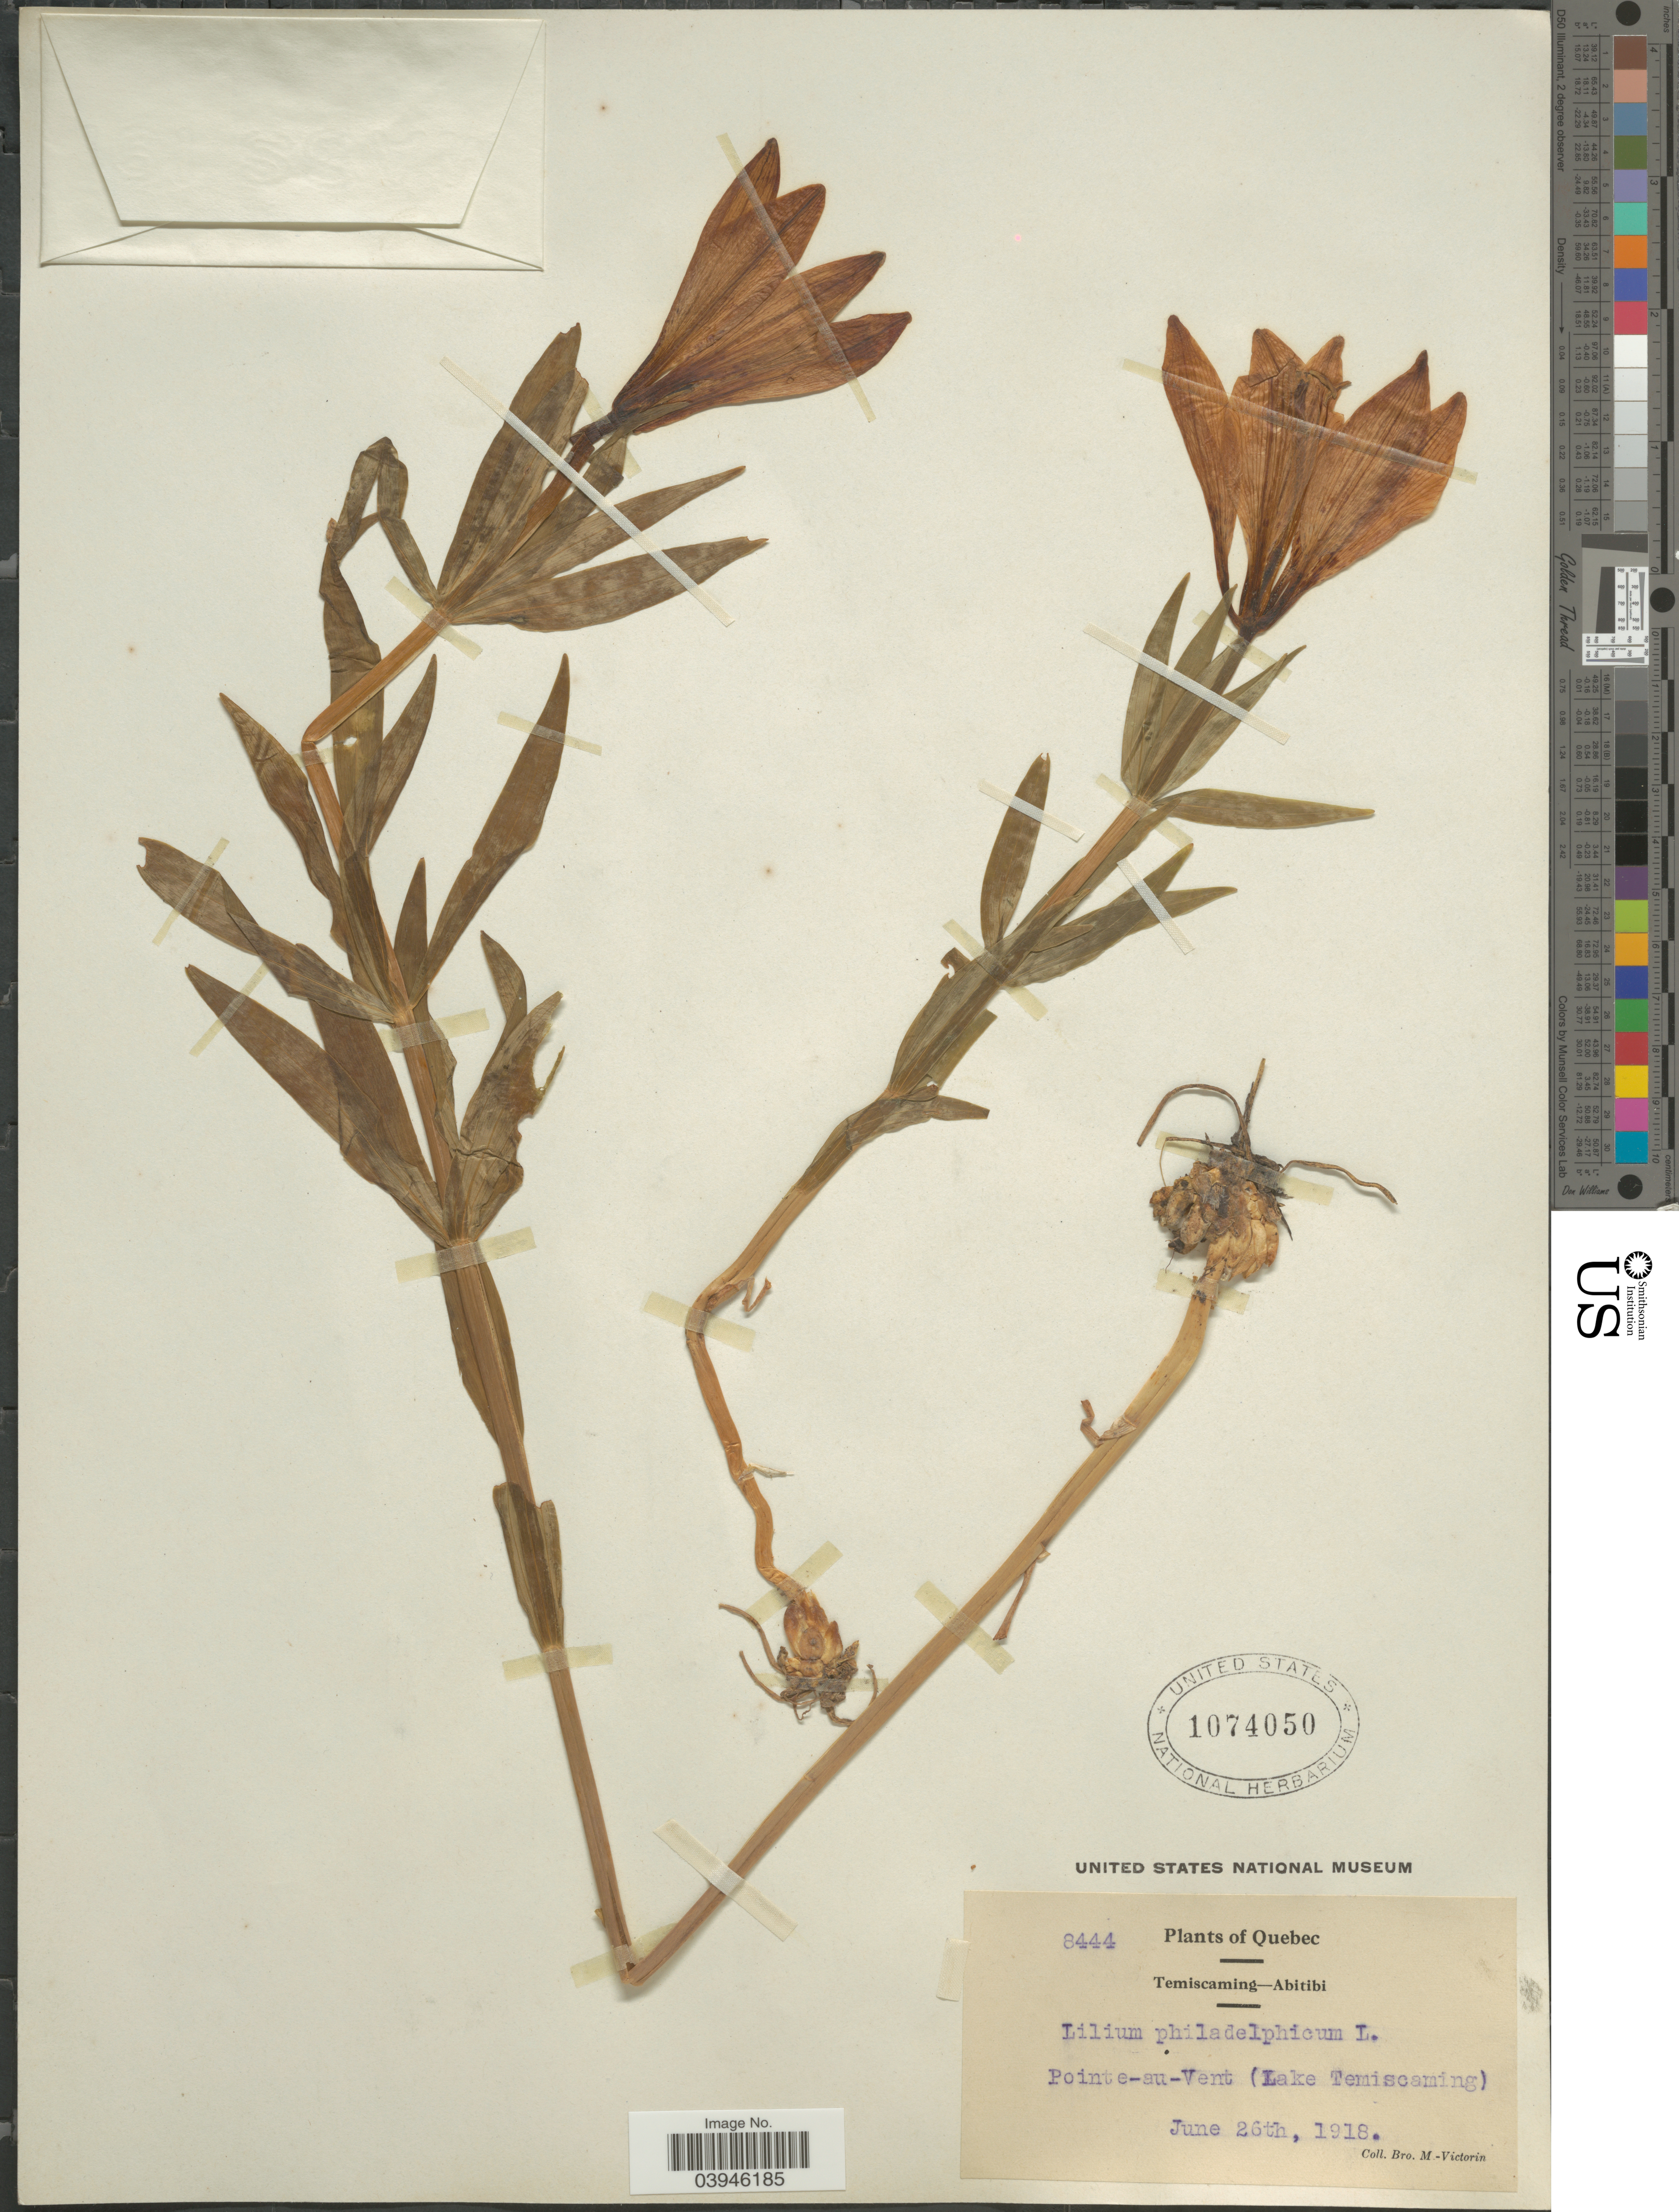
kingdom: Plantae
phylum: Tracheophyta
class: Liliopsida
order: Liliales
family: Liliaceae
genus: Lilium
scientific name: Lilium philadelphicum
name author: L.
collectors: Fr. Marie-Victorin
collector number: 8444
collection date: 1918-06-26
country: Canada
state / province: Quebec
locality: Temiscaming-Abitibi. Pointe-au-Vent (Lake Temiscaming).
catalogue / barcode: US 1074050